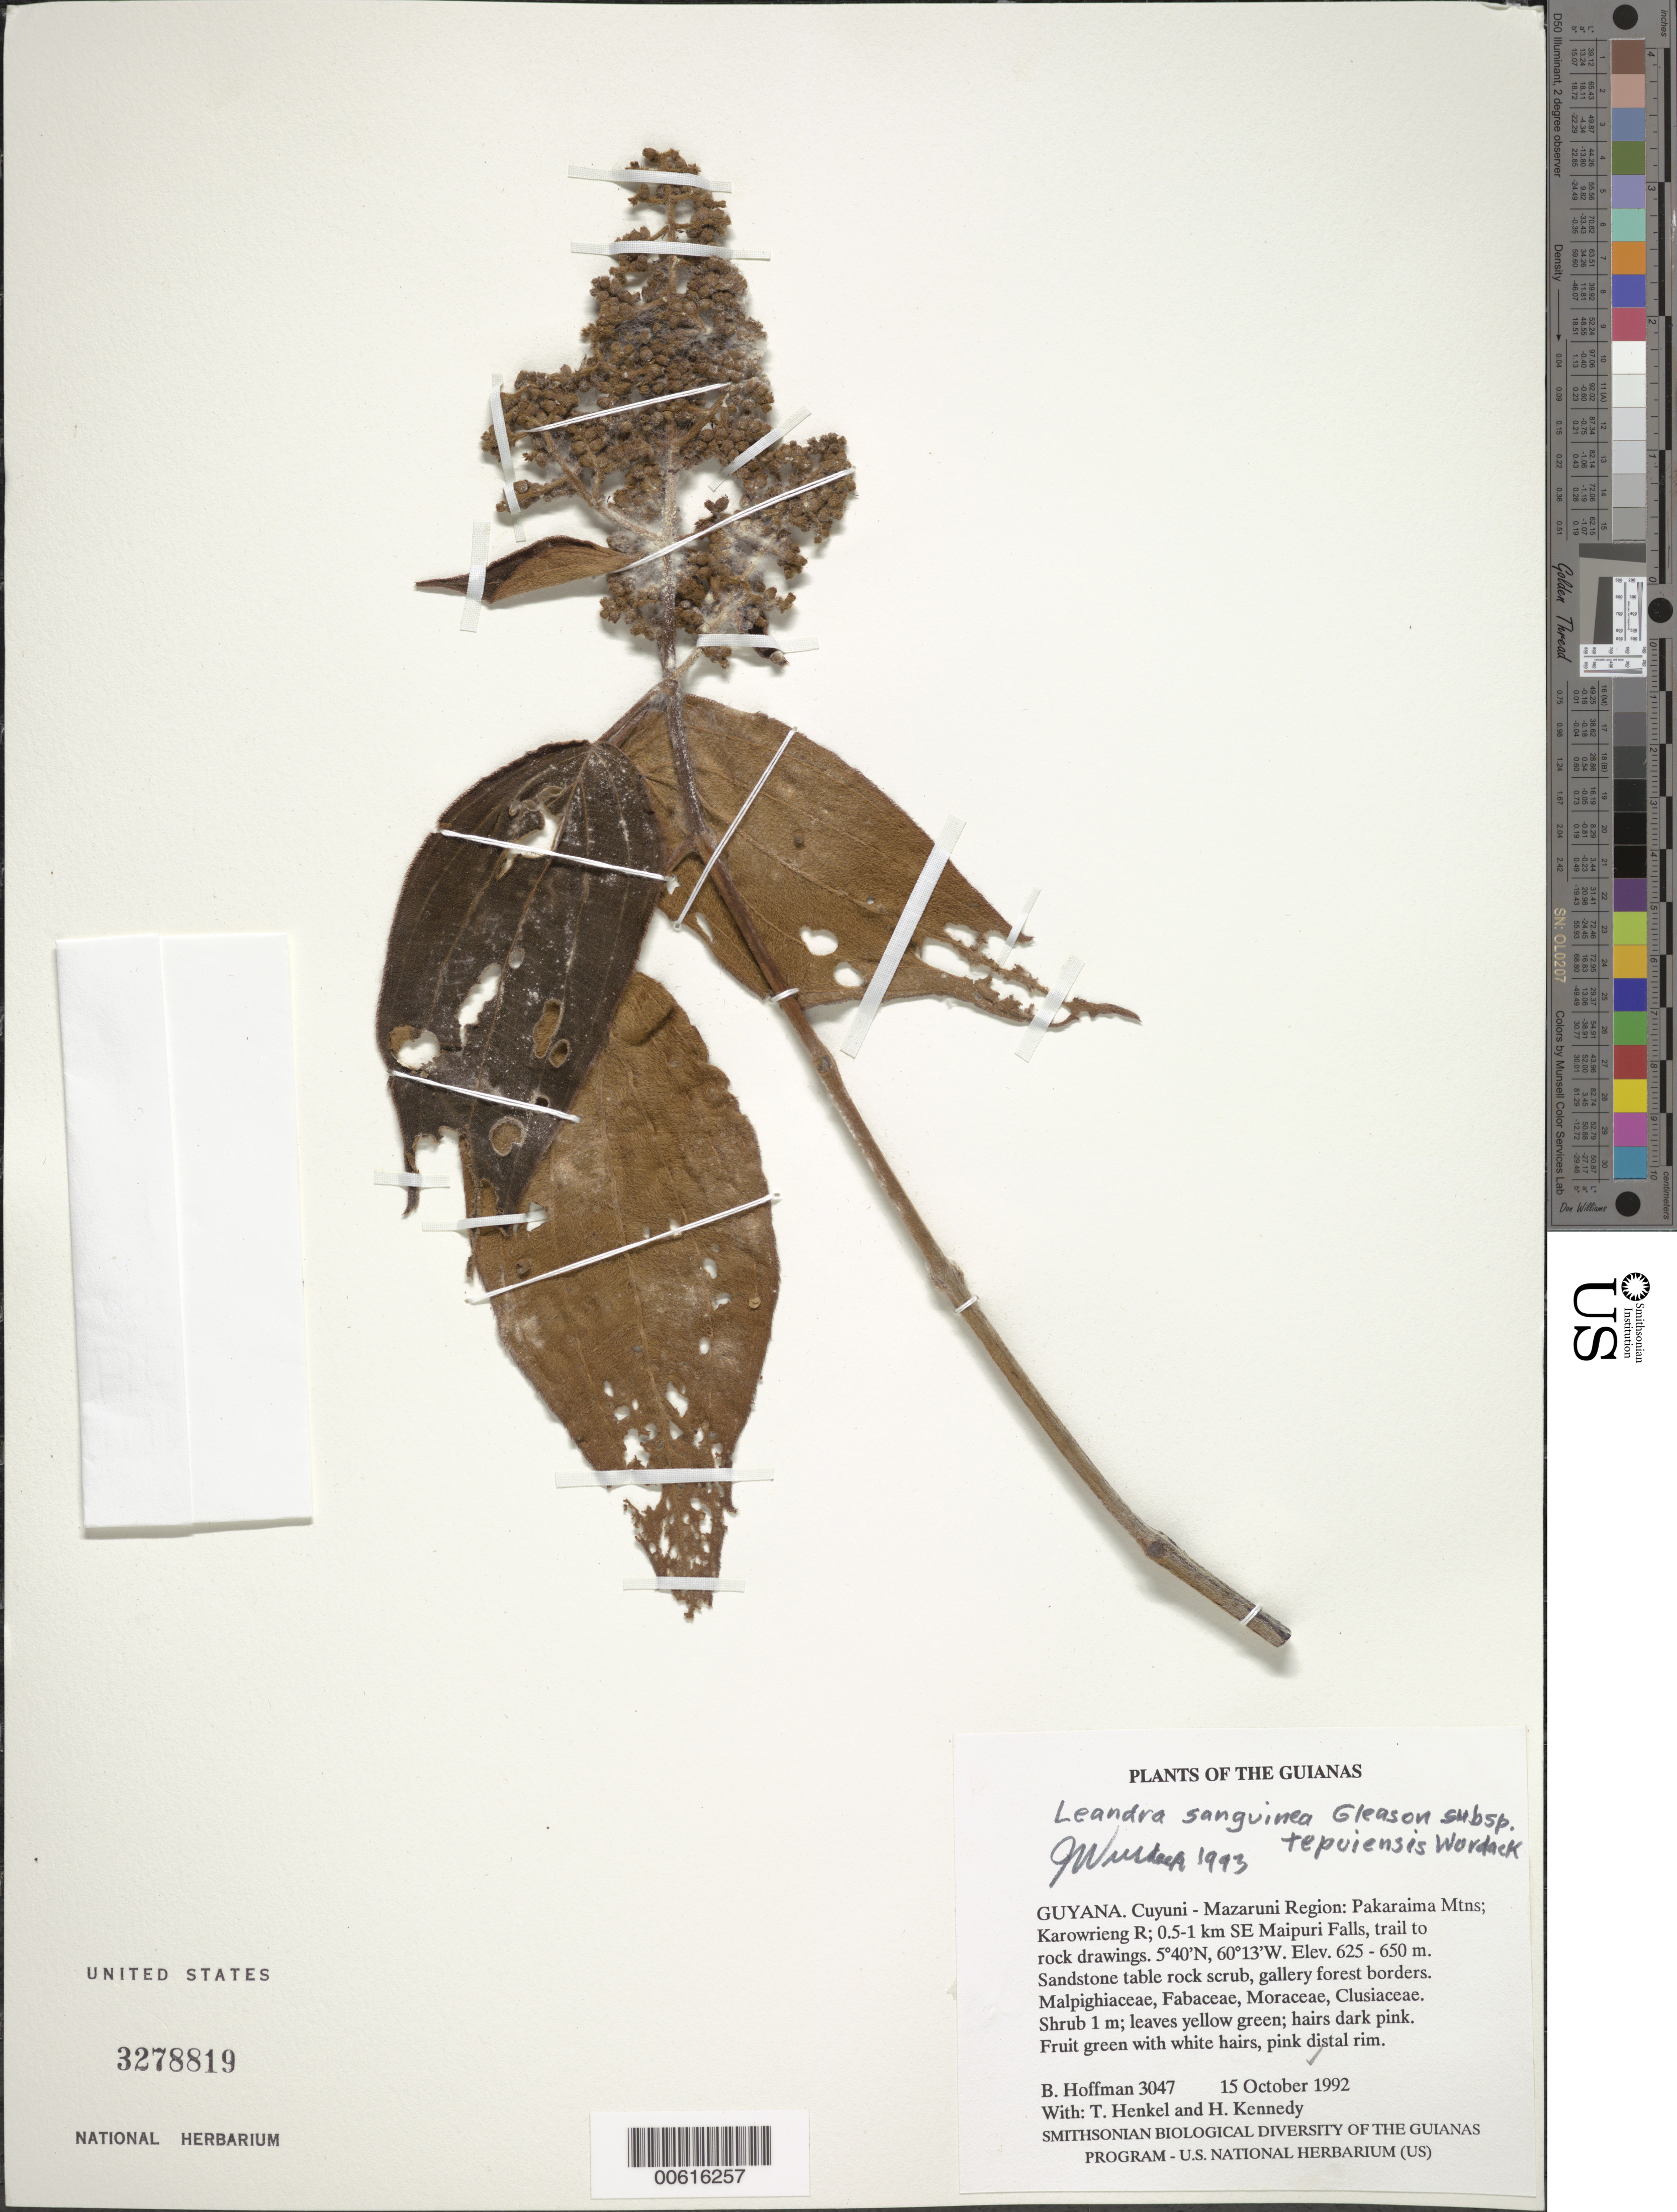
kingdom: Plantae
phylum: Tracheophyta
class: Magnoliopsida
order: Myrtales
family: Melastomataceae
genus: Leandra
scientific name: Leandra sanguinea subsp. tepuiensis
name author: Wurdack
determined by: Wurdack, John J., (US), US (UNITED STATES)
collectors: B. Hoffman, T. Henkel & H. Kennedy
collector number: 3047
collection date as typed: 15 October 1992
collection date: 1992-10-15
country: Guyana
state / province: Cuyuni-Mazaruni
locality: Pakaraima Mountains; Karowrieng River; 0.5-1 km SE of Maipuri Falls, trail to rock drawings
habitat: Sandstone table rock scrub, gallery forest borders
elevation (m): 625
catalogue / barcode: US 3278819